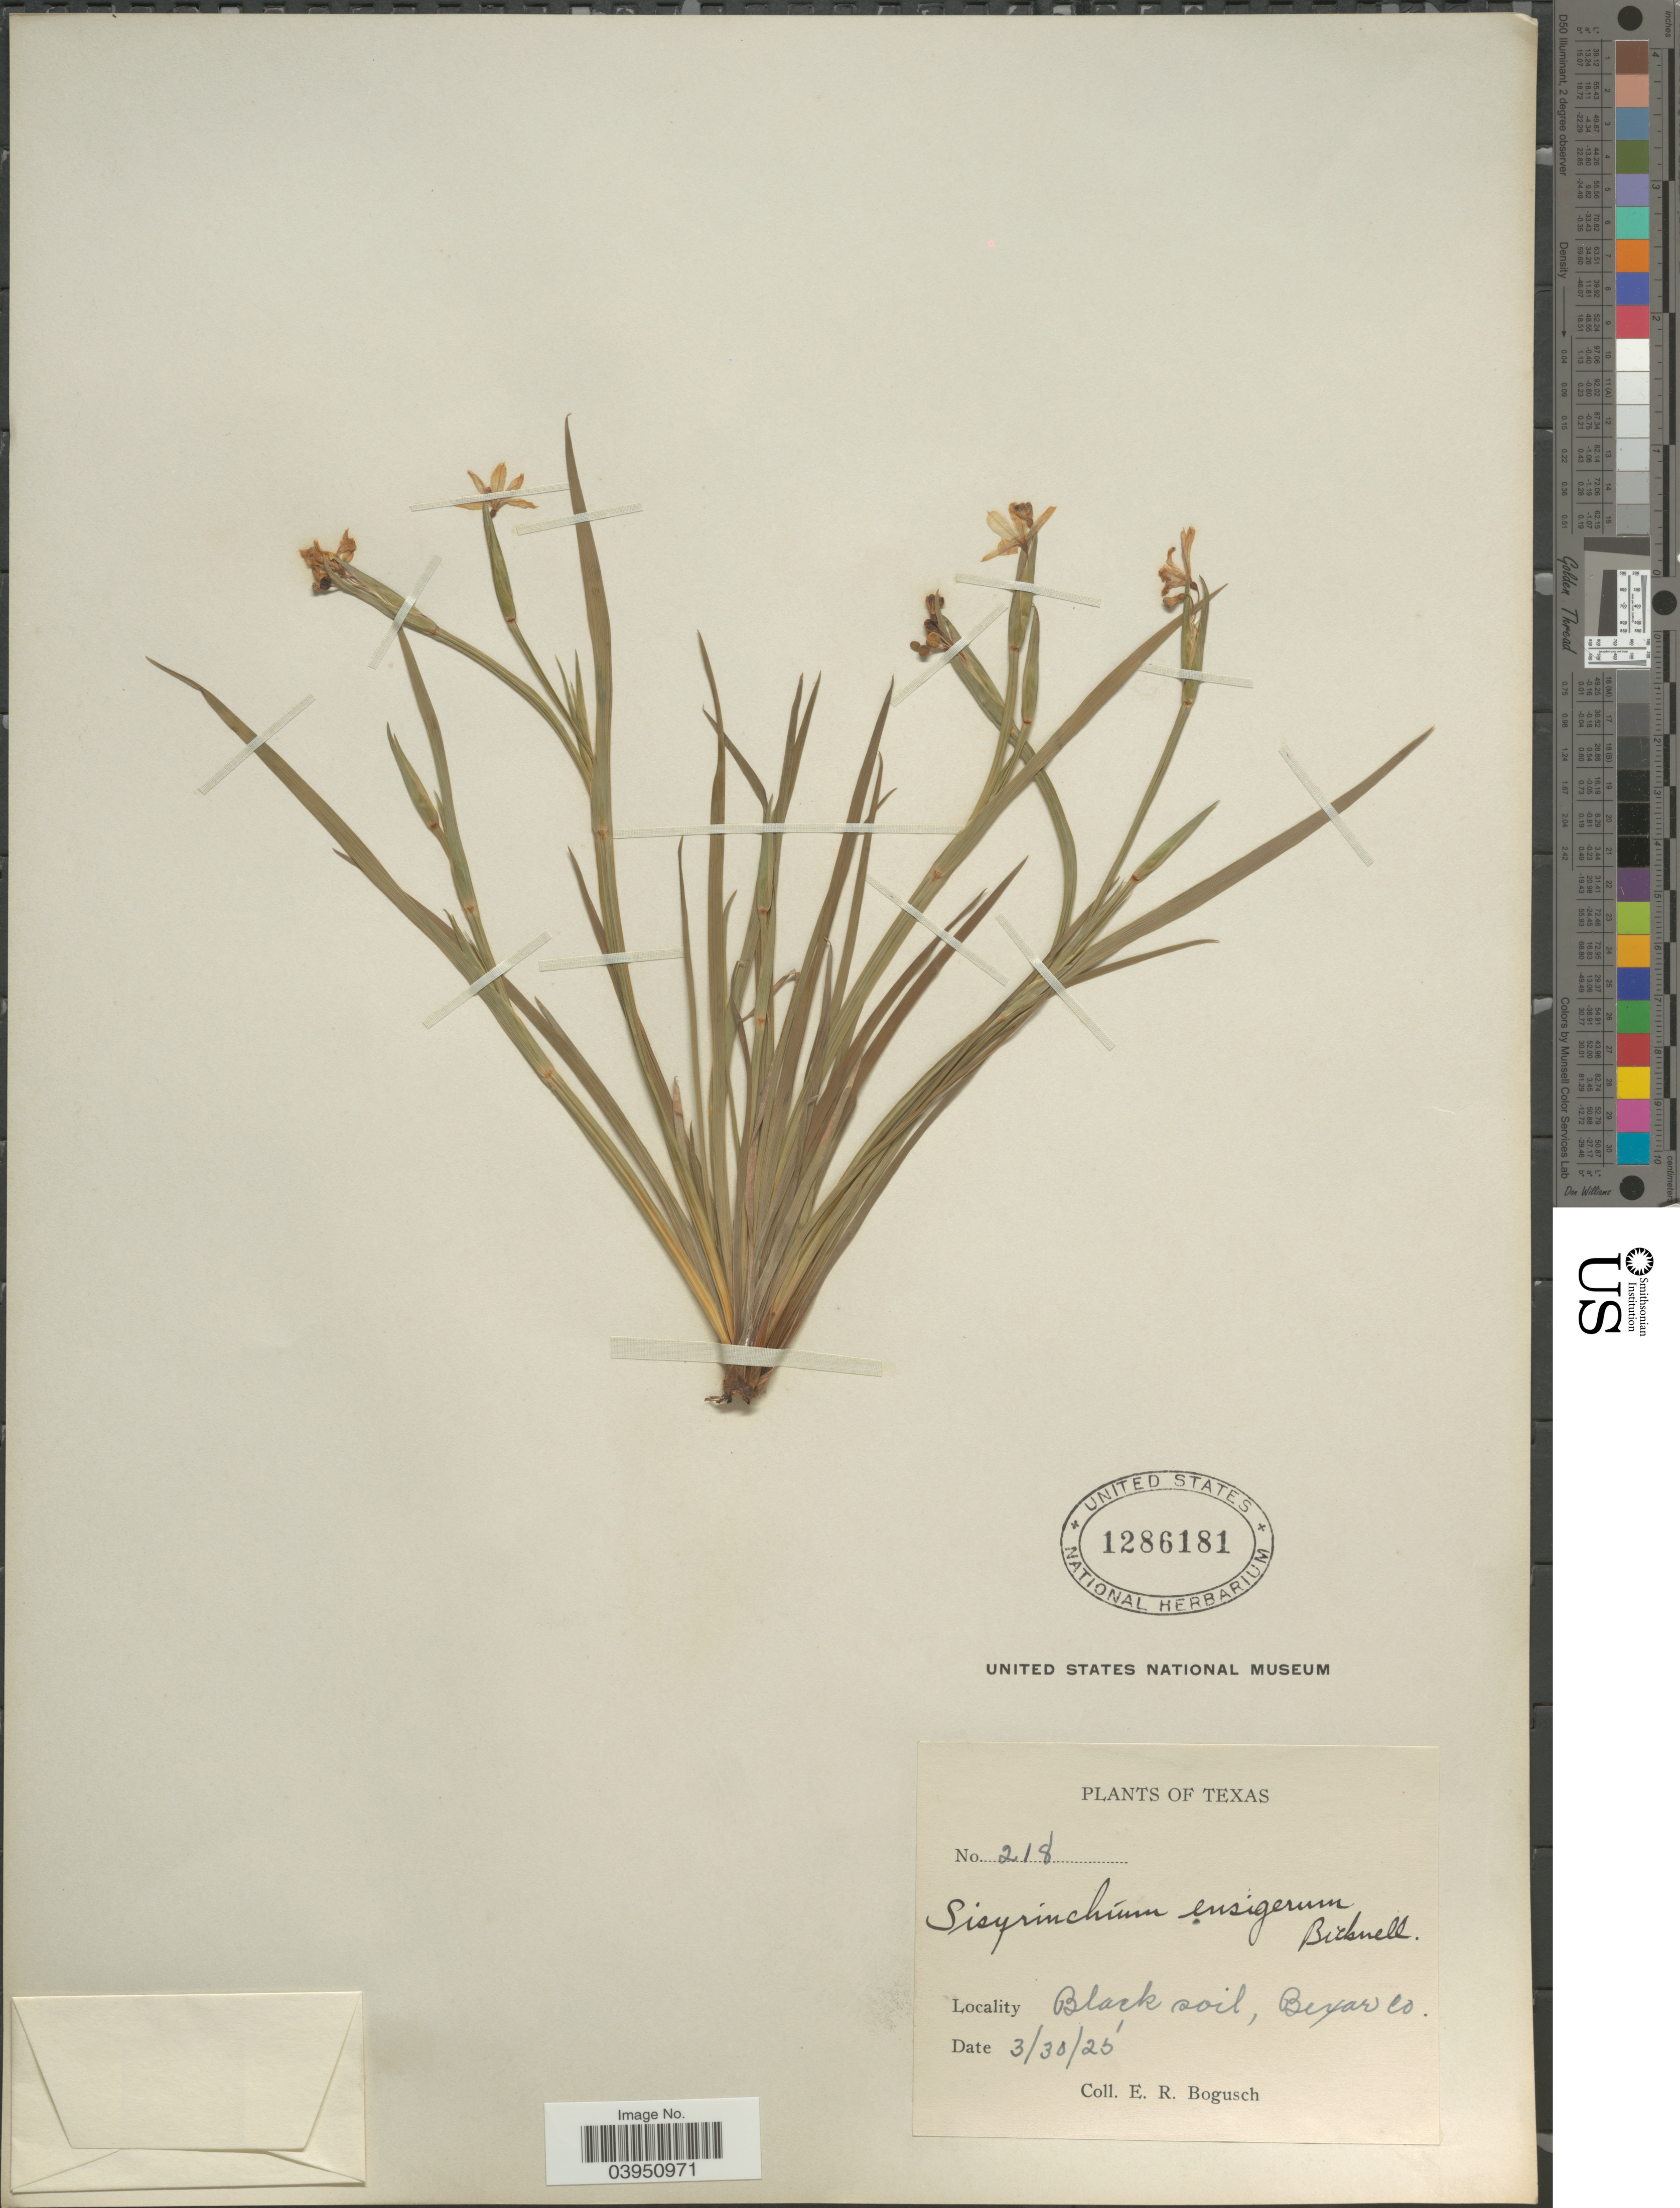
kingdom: Plantae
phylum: Tracheophyta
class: Liliopsida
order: Asparagales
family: Iridaceae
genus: Sisyrinchium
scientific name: Sisyrinchium ensigerum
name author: E.P. Bicknell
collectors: E. Bogusch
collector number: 218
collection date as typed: Transcribed d/m/y: 30/3/25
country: United States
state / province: Texas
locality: Black soil, Bexar Co.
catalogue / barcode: US 1286181